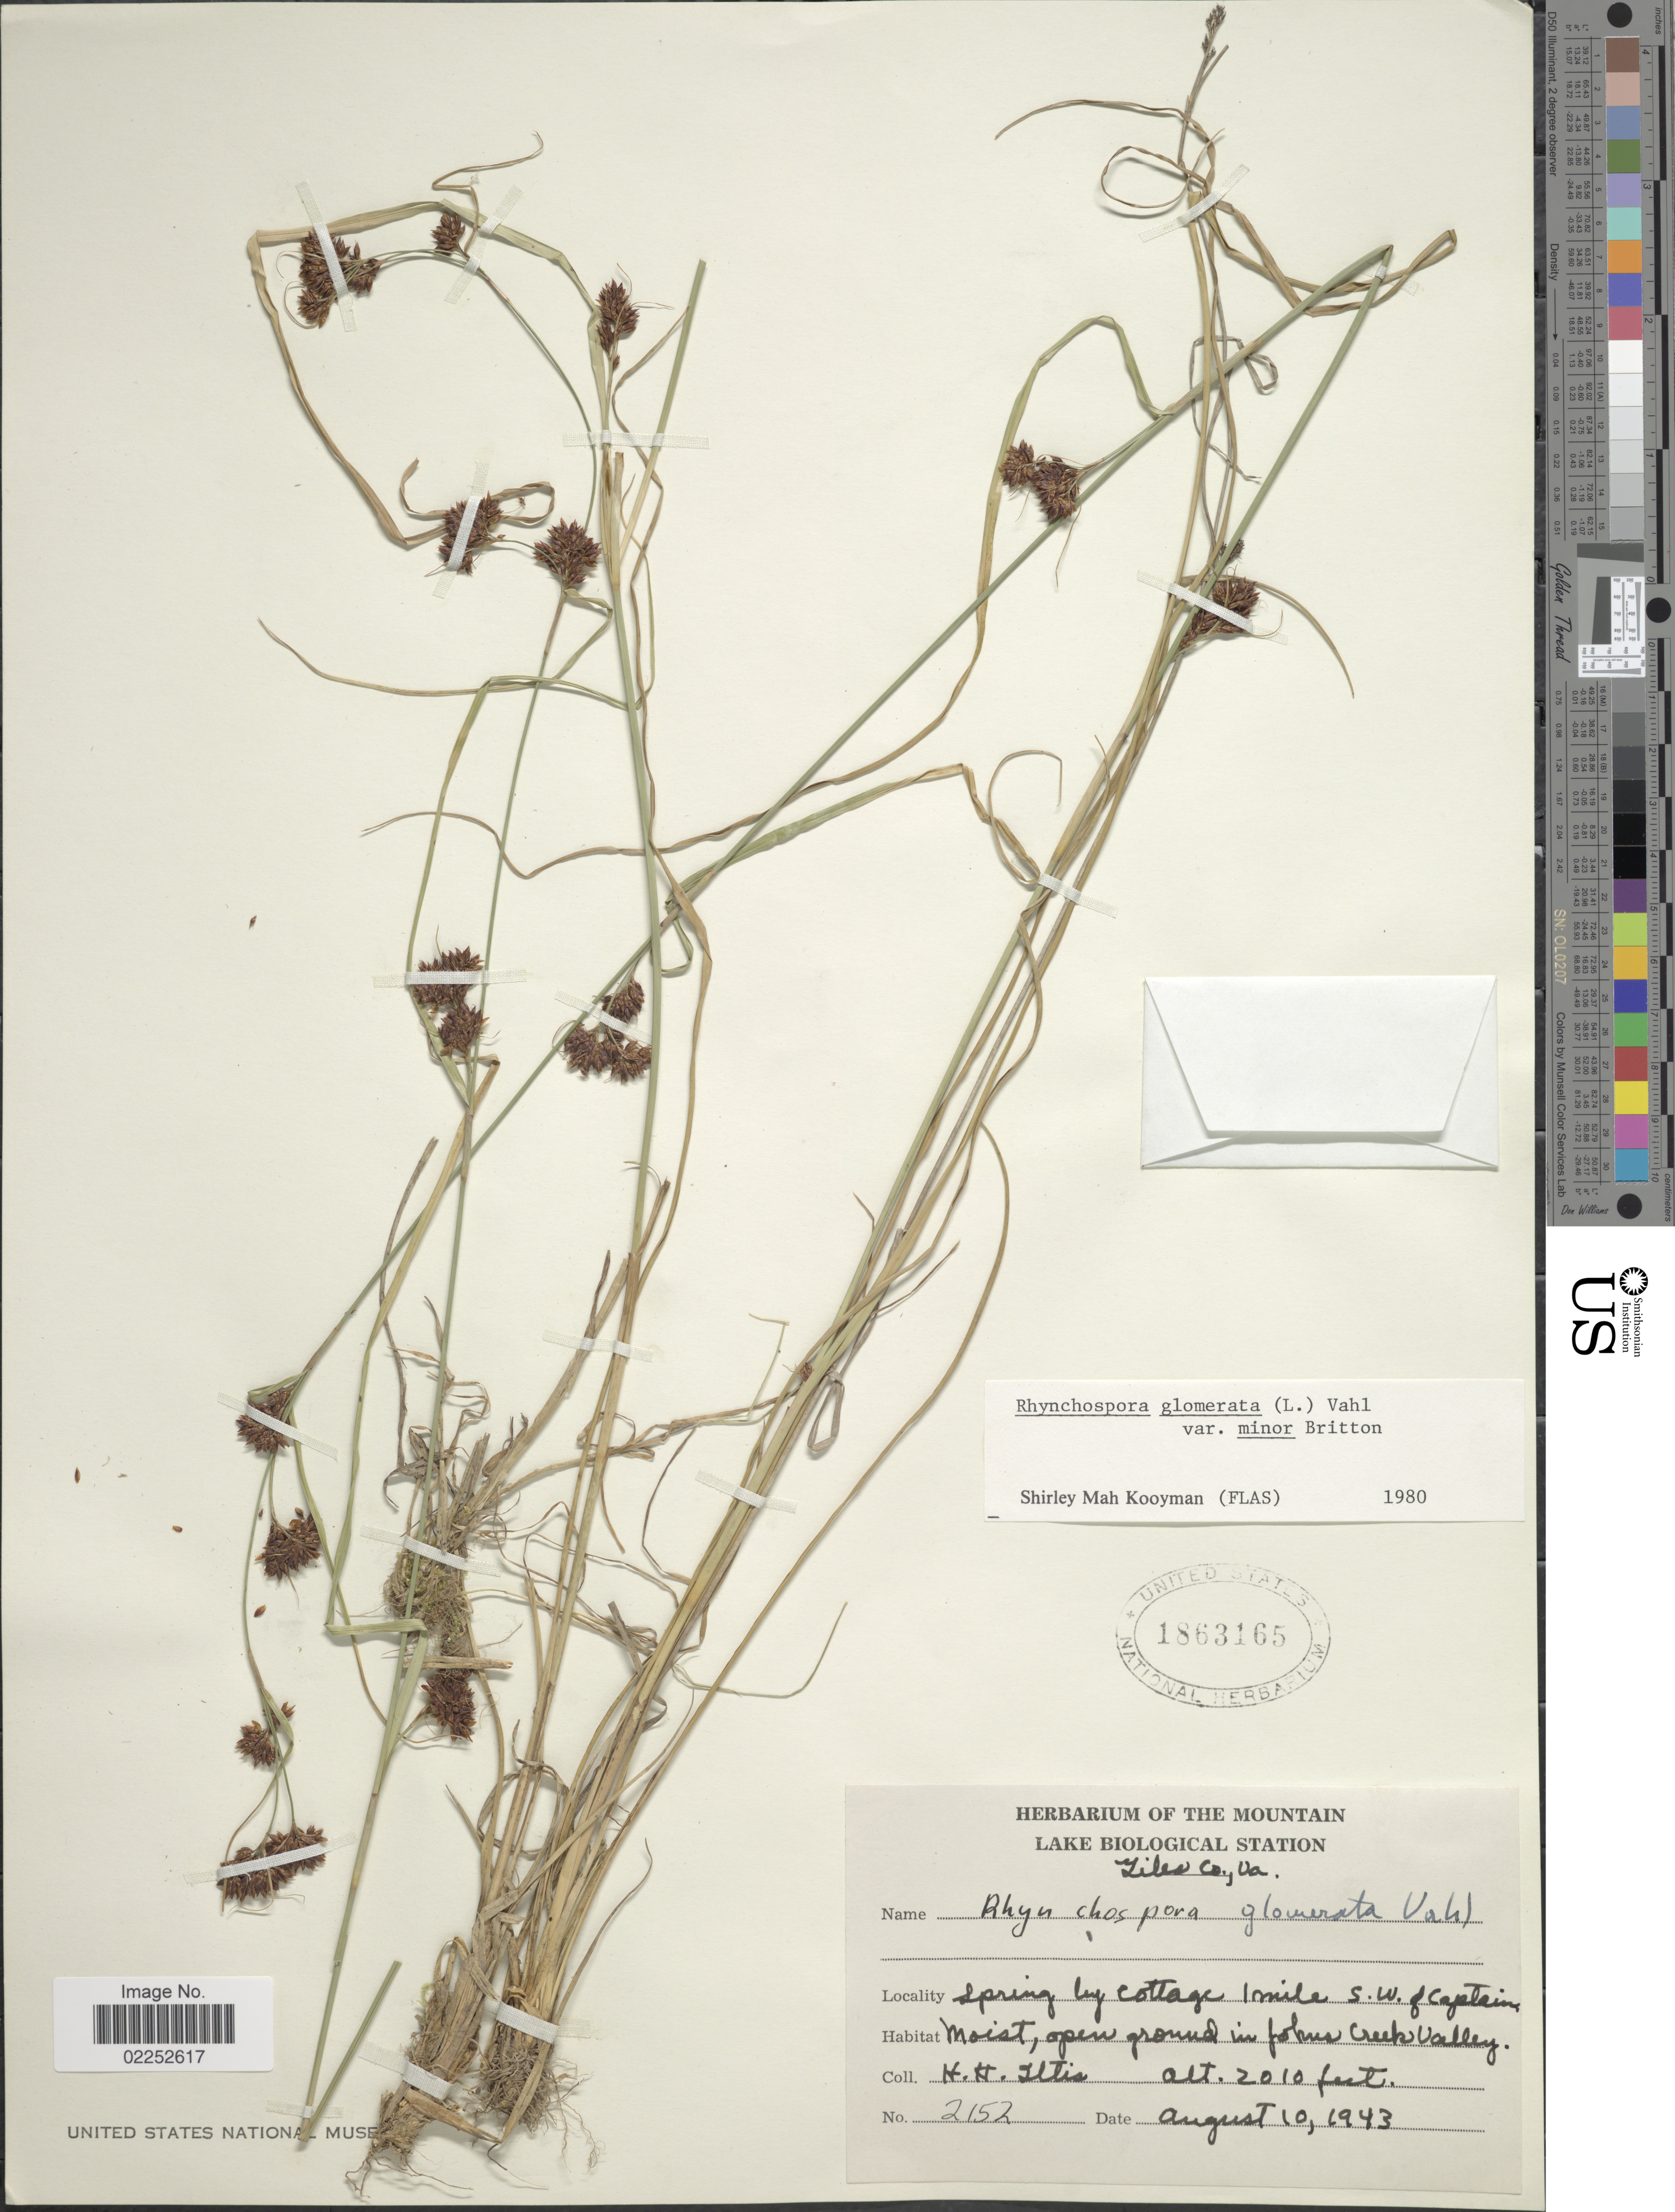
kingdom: Plantae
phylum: Tracheophyta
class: Liliopsida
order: Poales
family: Cyperaceae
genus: Rhynchospora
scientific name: Rhynchospora capitellata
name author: (Michx.) Vahl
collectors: H. H. Iltis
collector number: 2152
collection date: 1943-08-10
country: United States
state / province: Virginia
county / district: Giles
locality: Giles Co, sprng by cottage 1 mile s.w. of Captain, moist, open ground in Johns Creek Valley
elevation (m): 613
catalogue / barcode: US 1863165